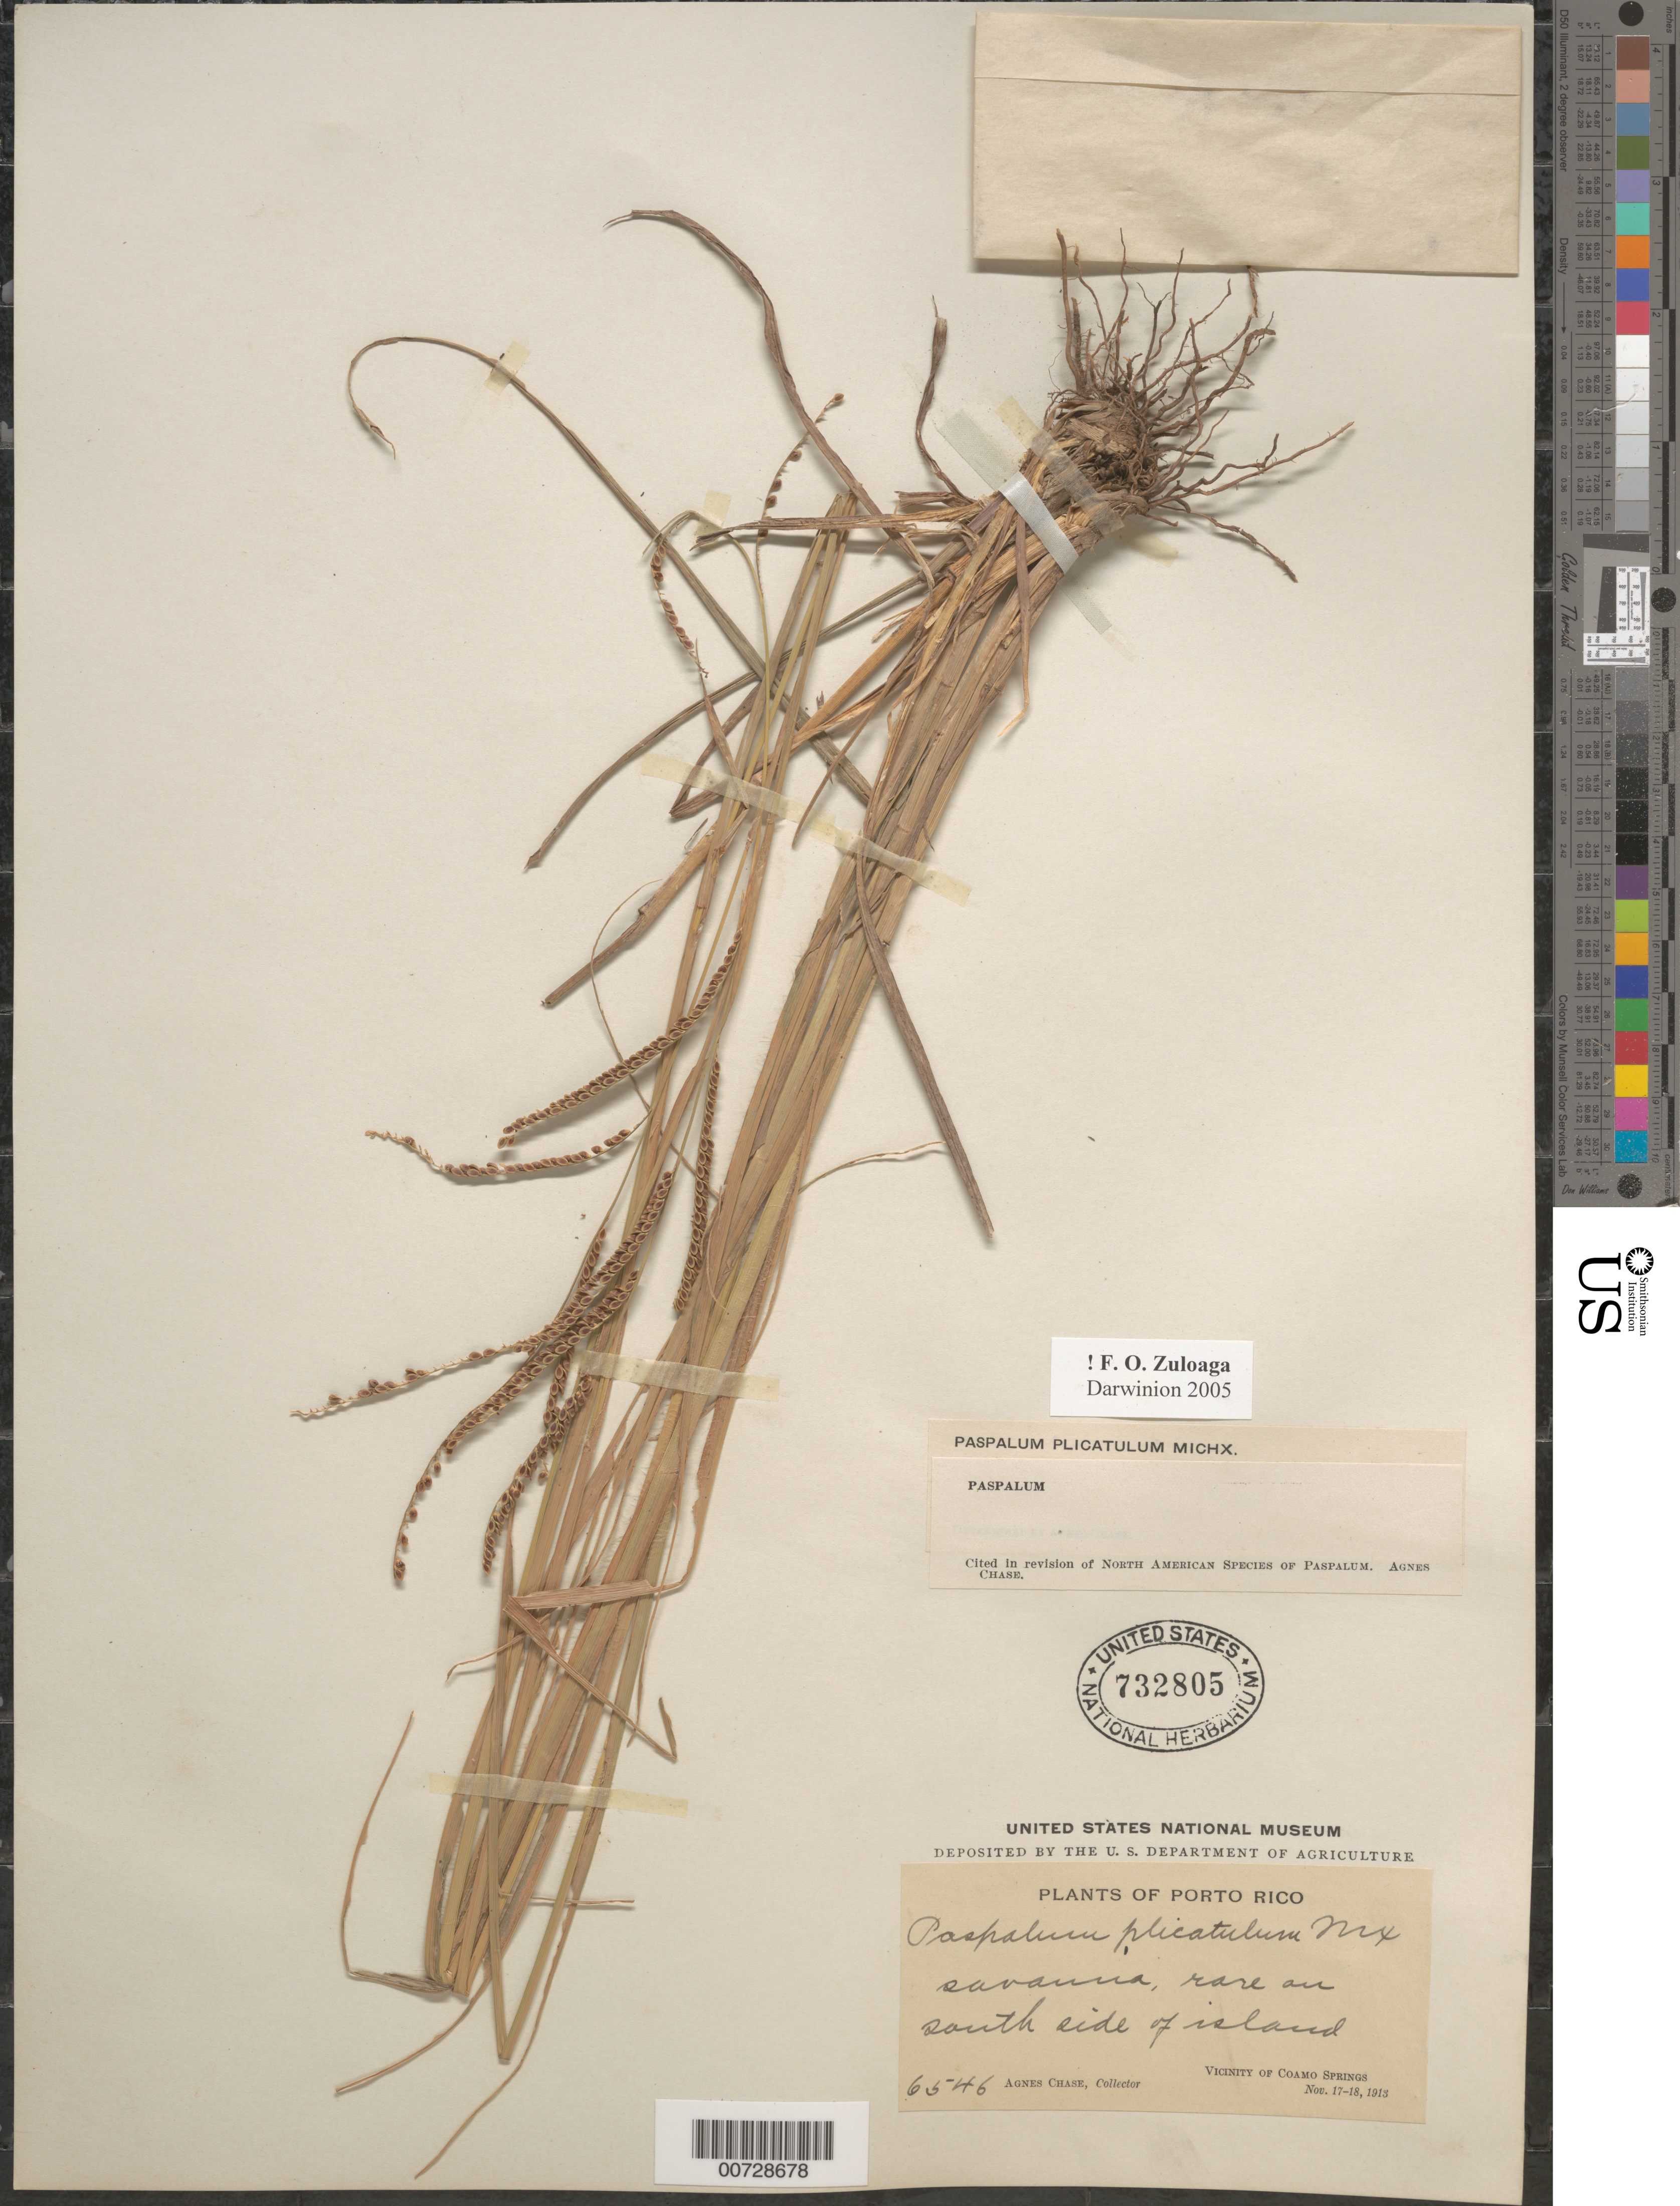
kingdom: Plantae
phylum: Tracheophyta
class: Liliopsida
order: Poales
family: Poaceae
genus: Paspalum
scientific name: Paspalum plicatulum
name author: Michx.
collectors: A. Chase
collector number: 6546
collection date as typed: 17 Nov 1913 to 18 Nov 1913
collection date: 1913-11-17/1913-11-18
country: Puerto Rico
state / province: Coamo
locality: Coamo Springs, vic of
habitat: Savanna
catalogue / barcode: US 732805